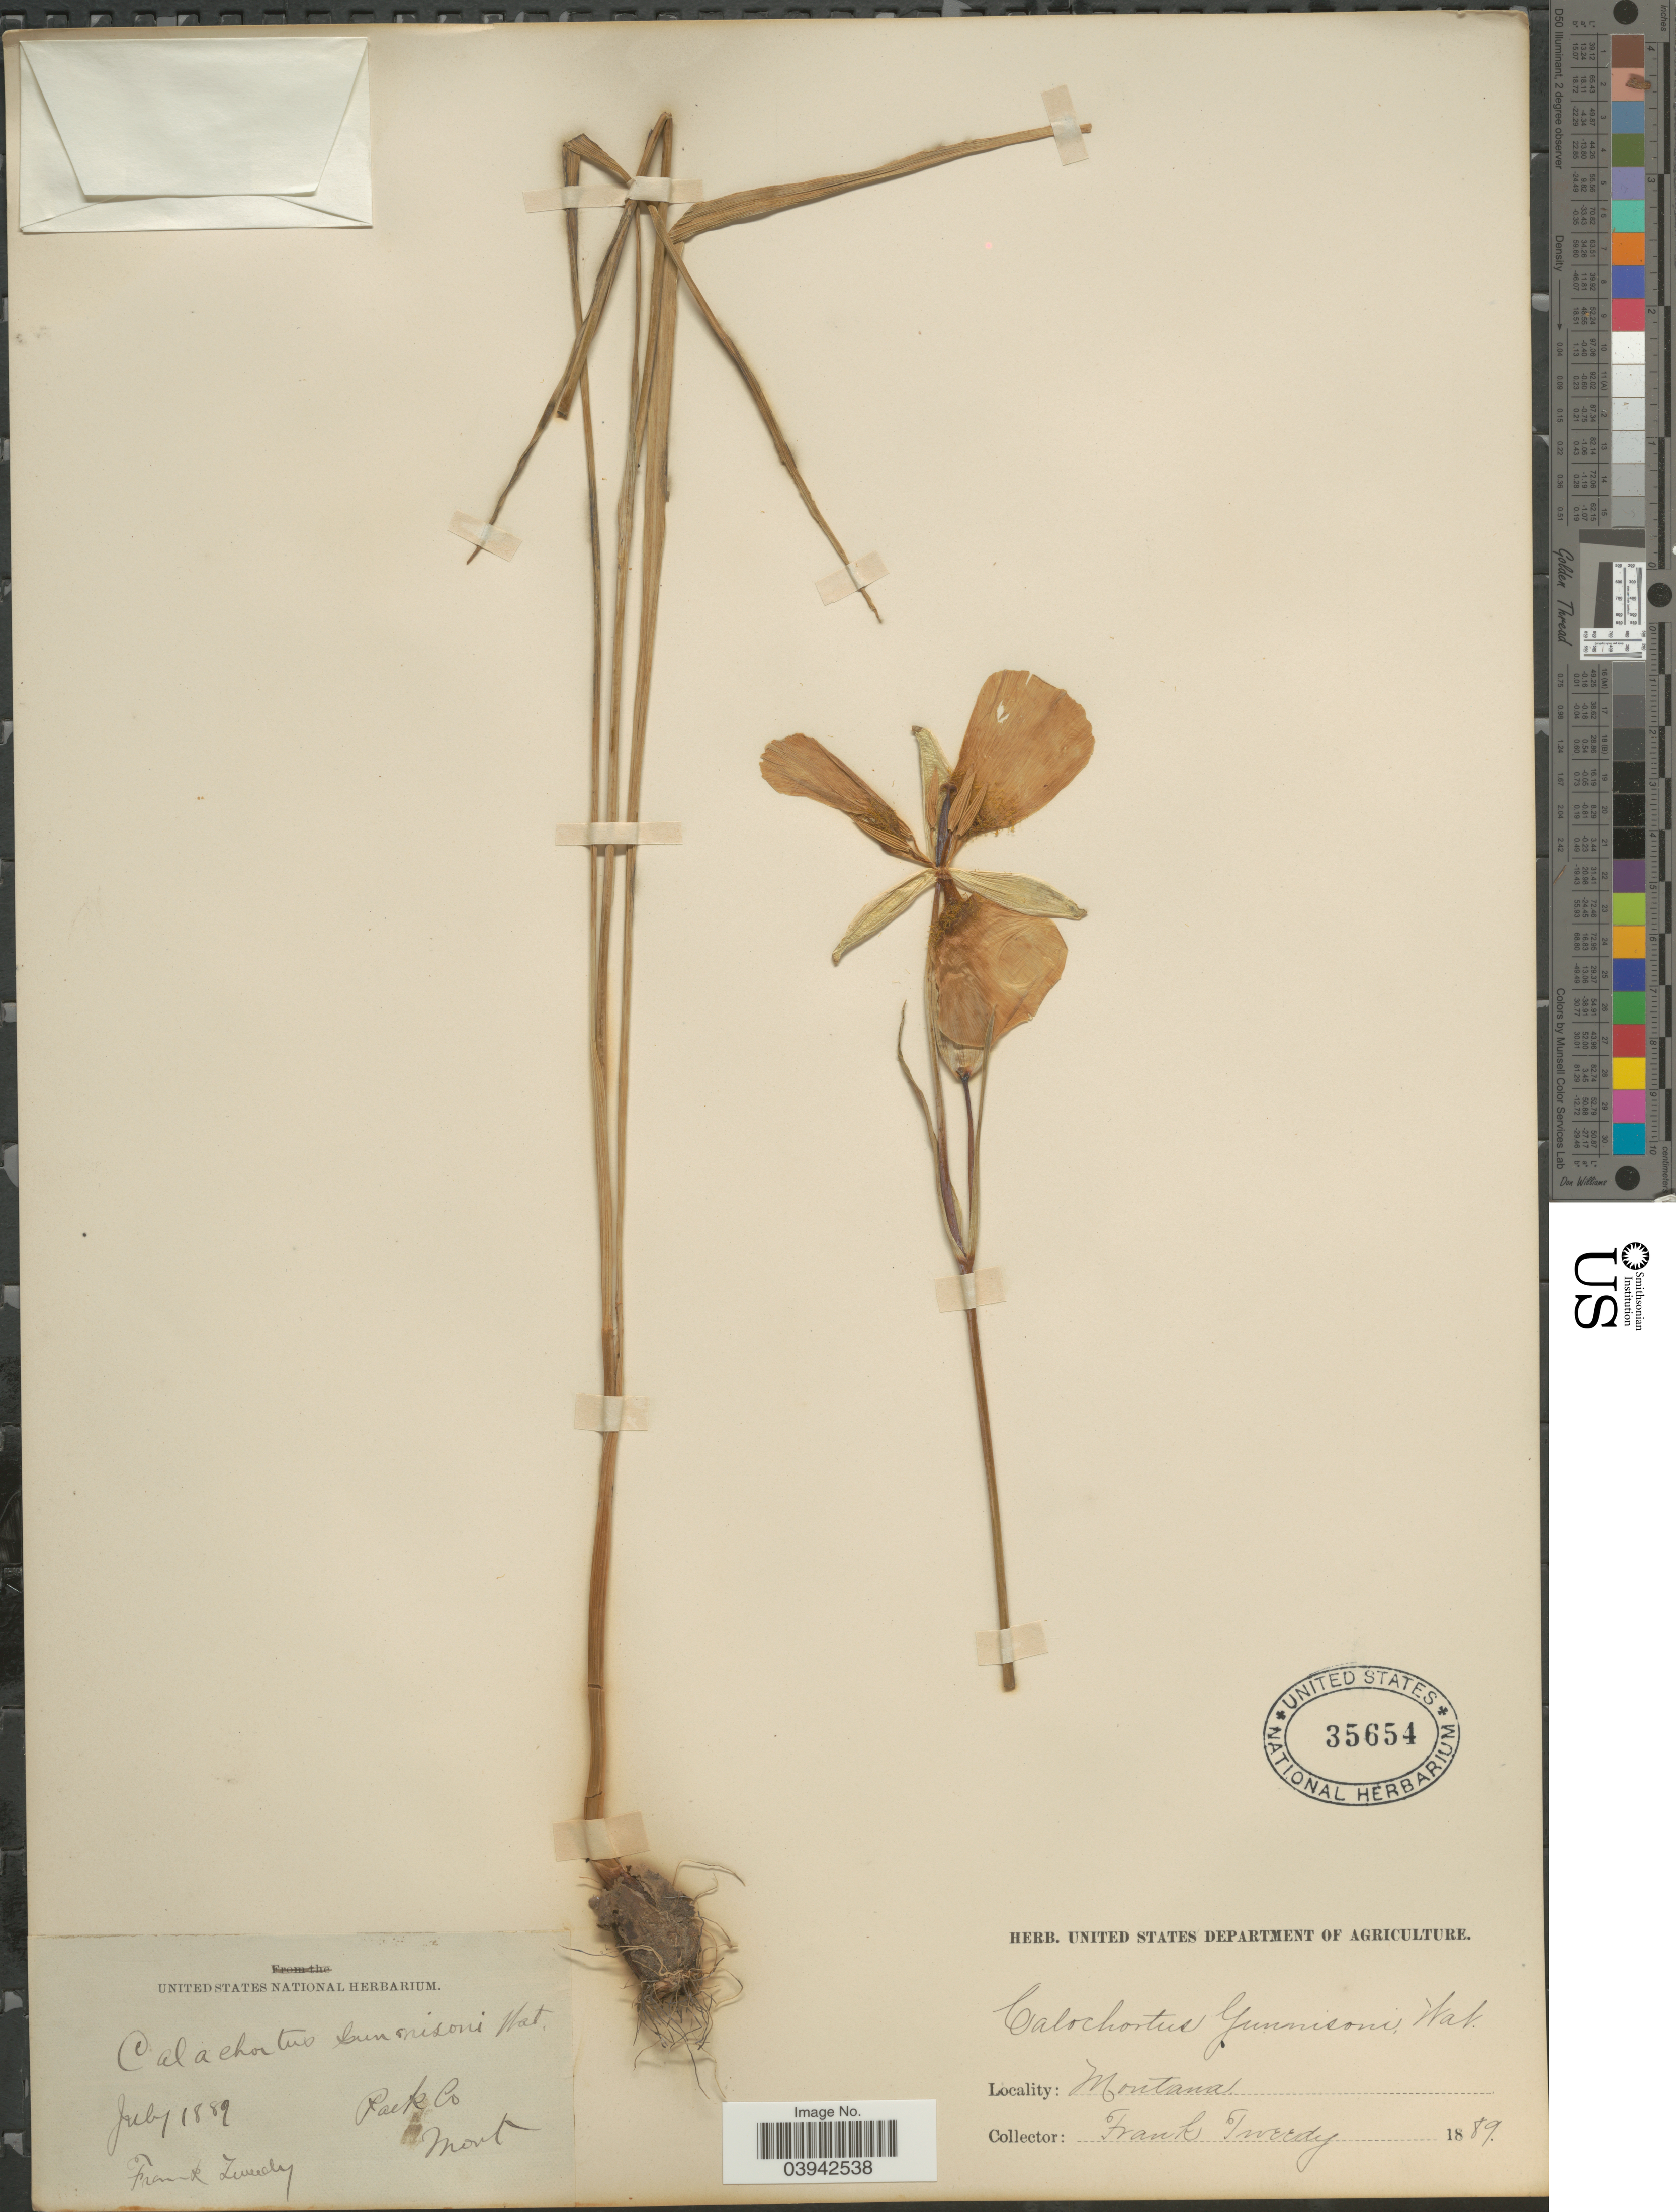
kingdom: Plantae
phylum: Tracheophyta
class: Liliopsida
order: Liliales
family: Liliaceae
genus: Calochortus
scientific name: Calochortus gunnisonii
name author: S. Watson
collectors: F. Tweedy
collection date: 1889-07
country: United States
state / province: Montana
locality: Park Co.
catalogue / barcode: US 35654